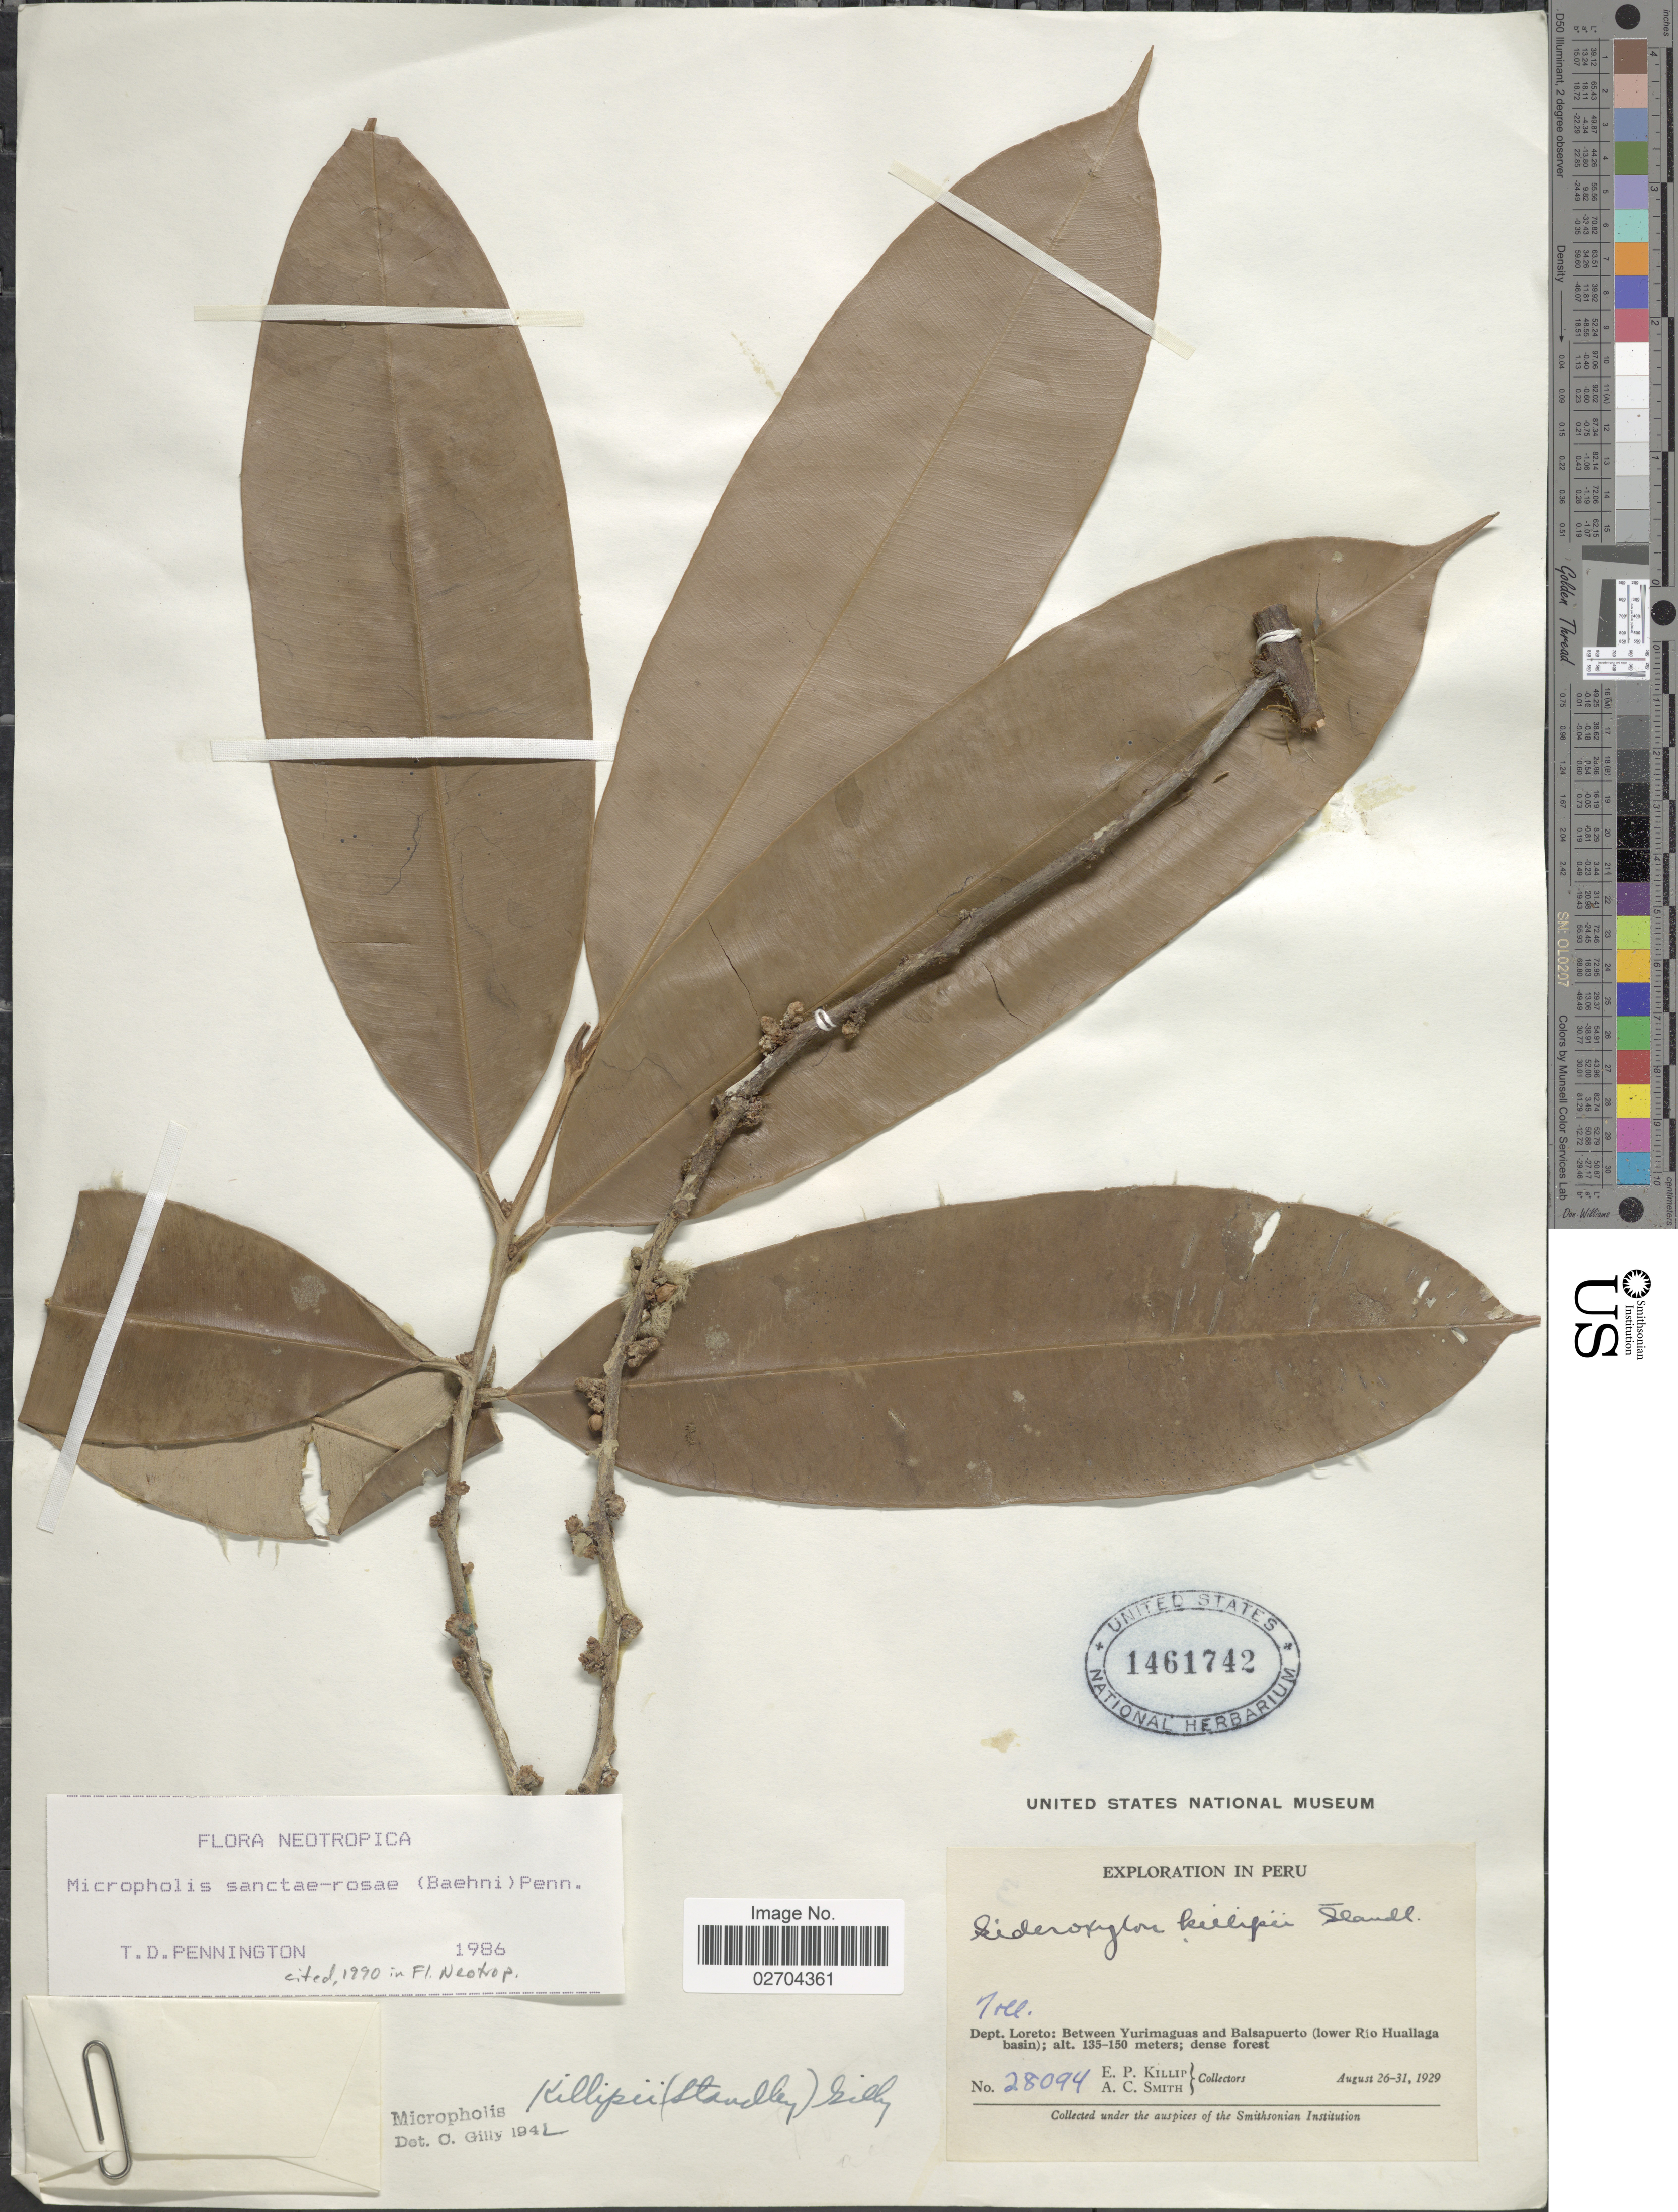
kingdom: Plantae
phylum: Tracheophyta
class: Magnoliopsida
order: Ericales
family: Sapotaceae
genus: Micropholis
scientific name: Micropholis sanctae-rosae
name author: (Baehni) T.D. Penn.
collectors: E. P. Killip & A. C. Smith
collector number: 28094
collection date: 1929-08-26/1929-08-31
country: Peru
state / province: Loreto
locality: Dept. Loreto: Between Yurimaguas and Balsapuerto (lower Rio Huallaga basin).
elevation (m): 135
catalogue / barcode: US 1461742